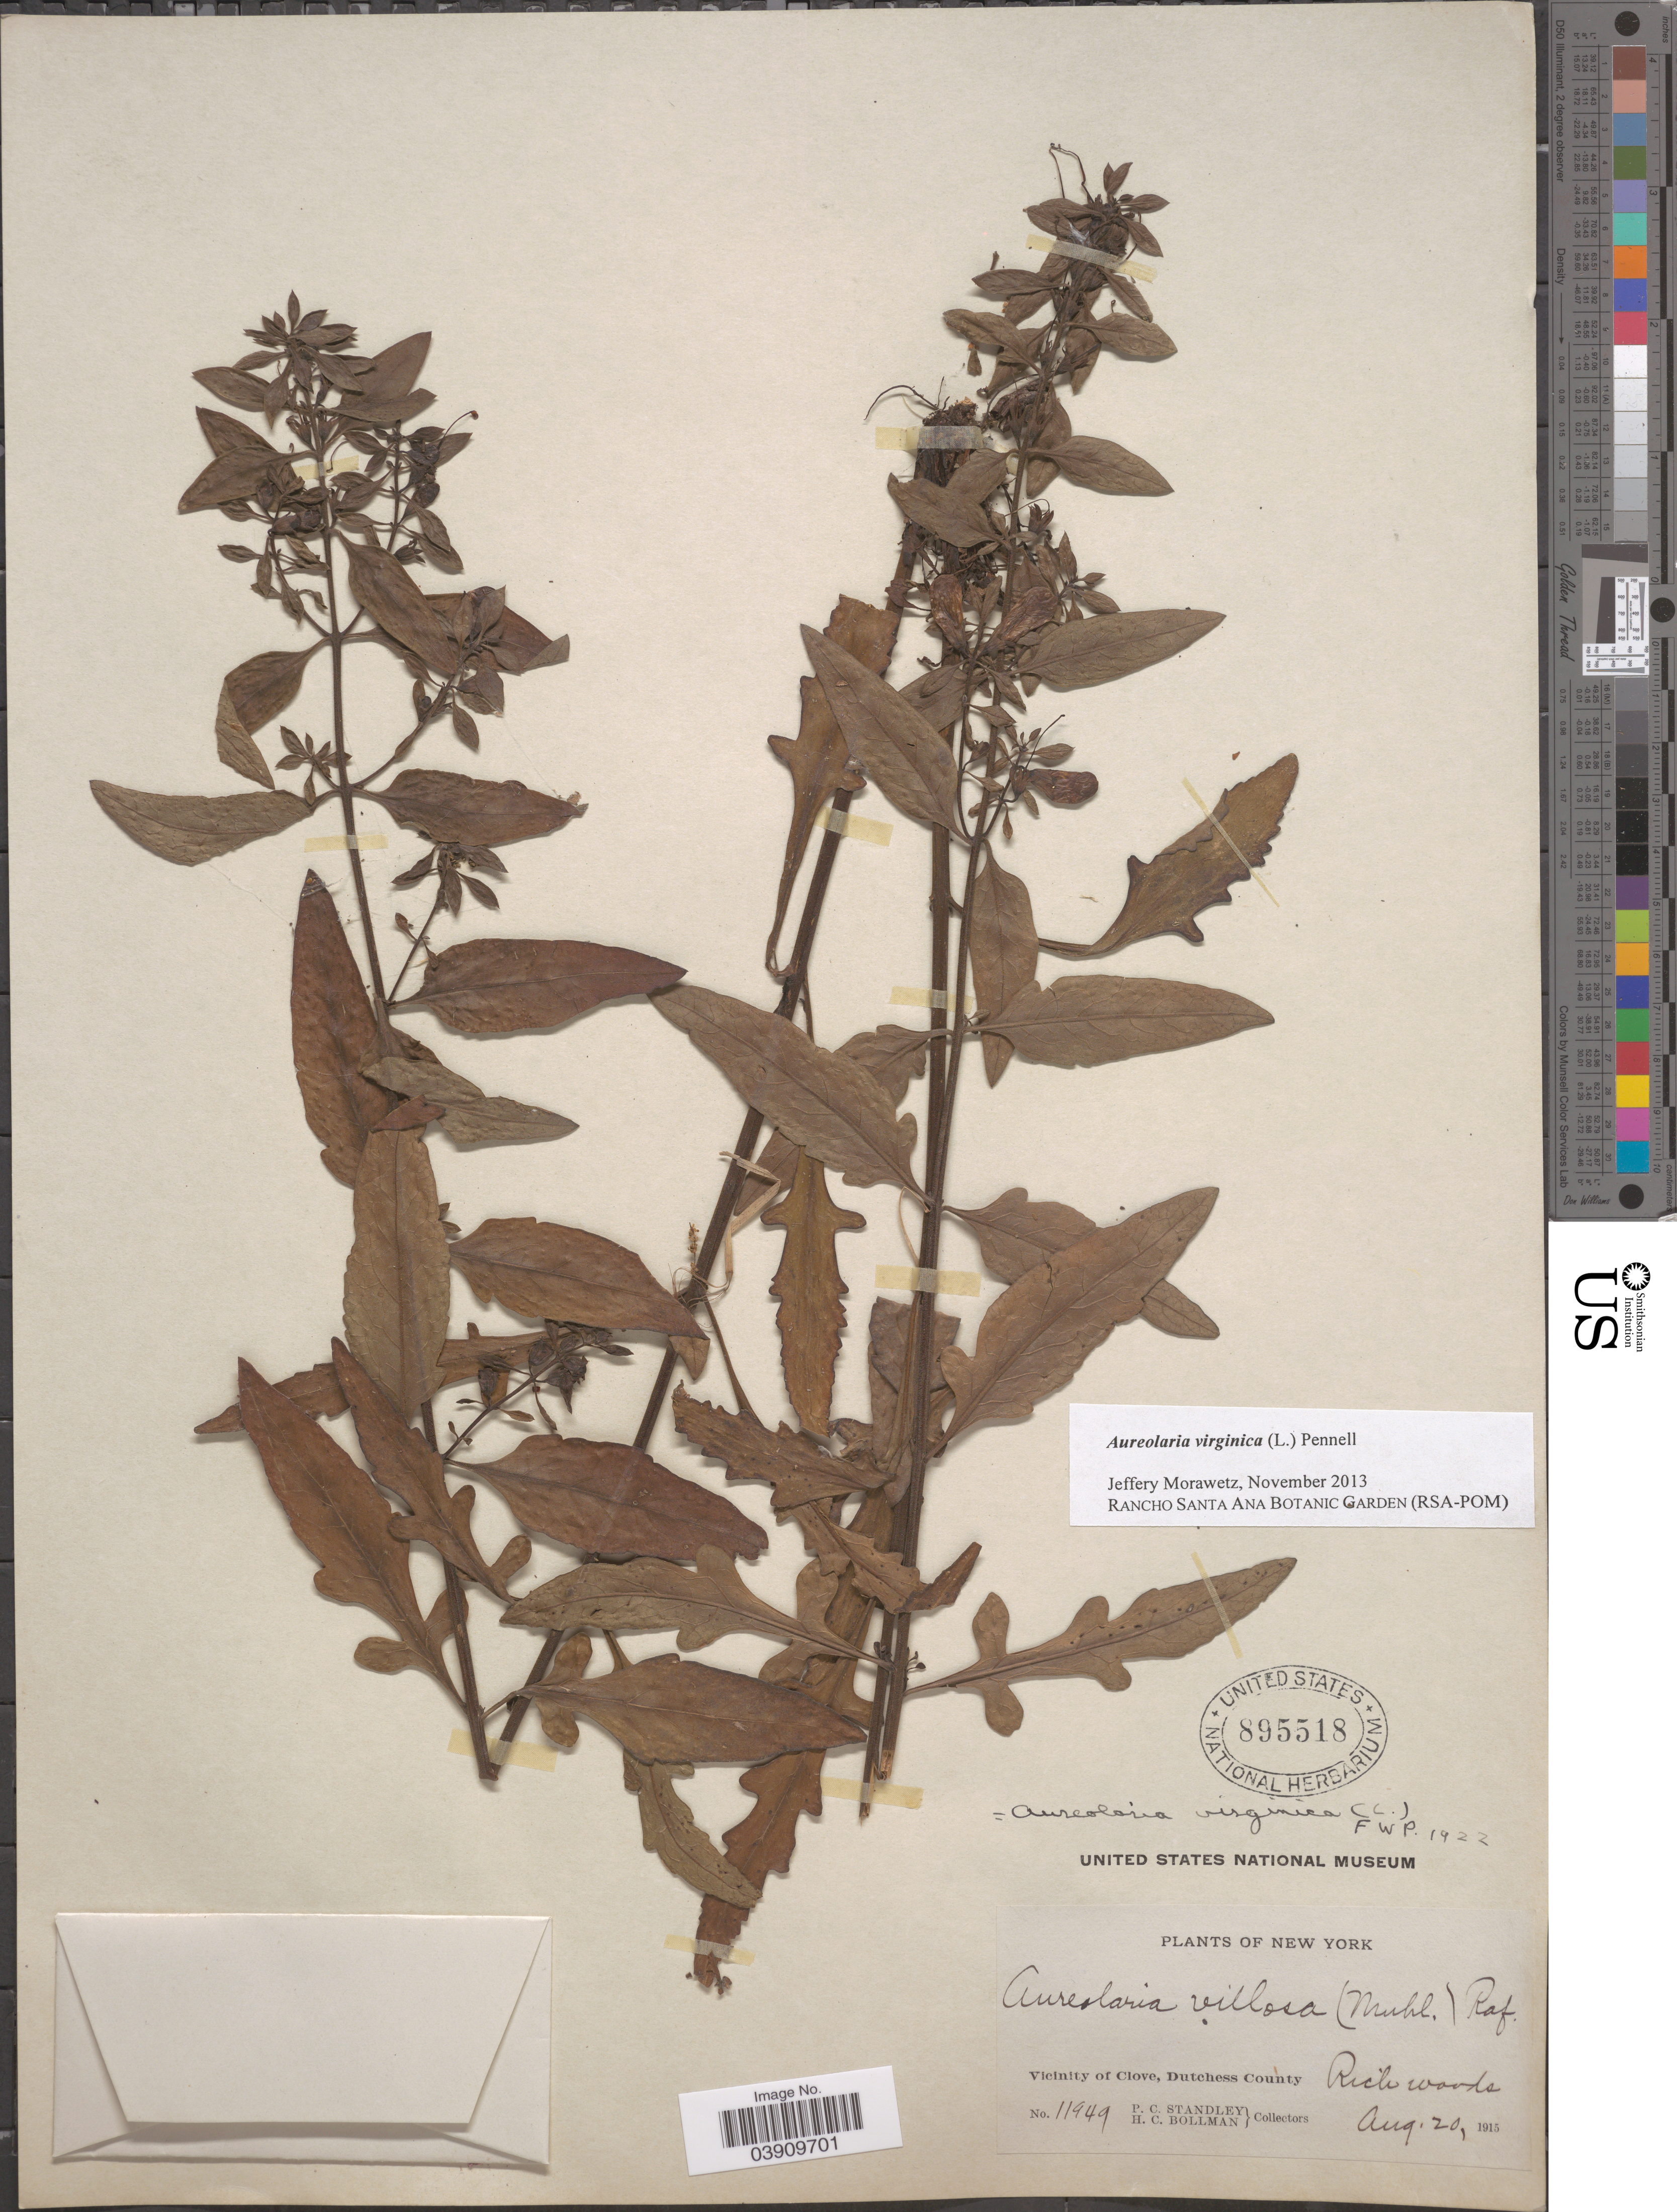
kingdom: Plantae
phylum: Tracheophyta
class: Magnoliopsida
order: Lamiales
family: Orobanchaceae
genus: Aureolaria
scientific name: Aureolaria virginica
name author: (L.) Pennell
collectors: P. C. Standley & H. C. Bollman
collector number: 11949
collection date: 1915-08-20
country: United States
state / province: New York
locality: Vicinity of Clove, Dutchess County.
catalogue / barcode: US 895518